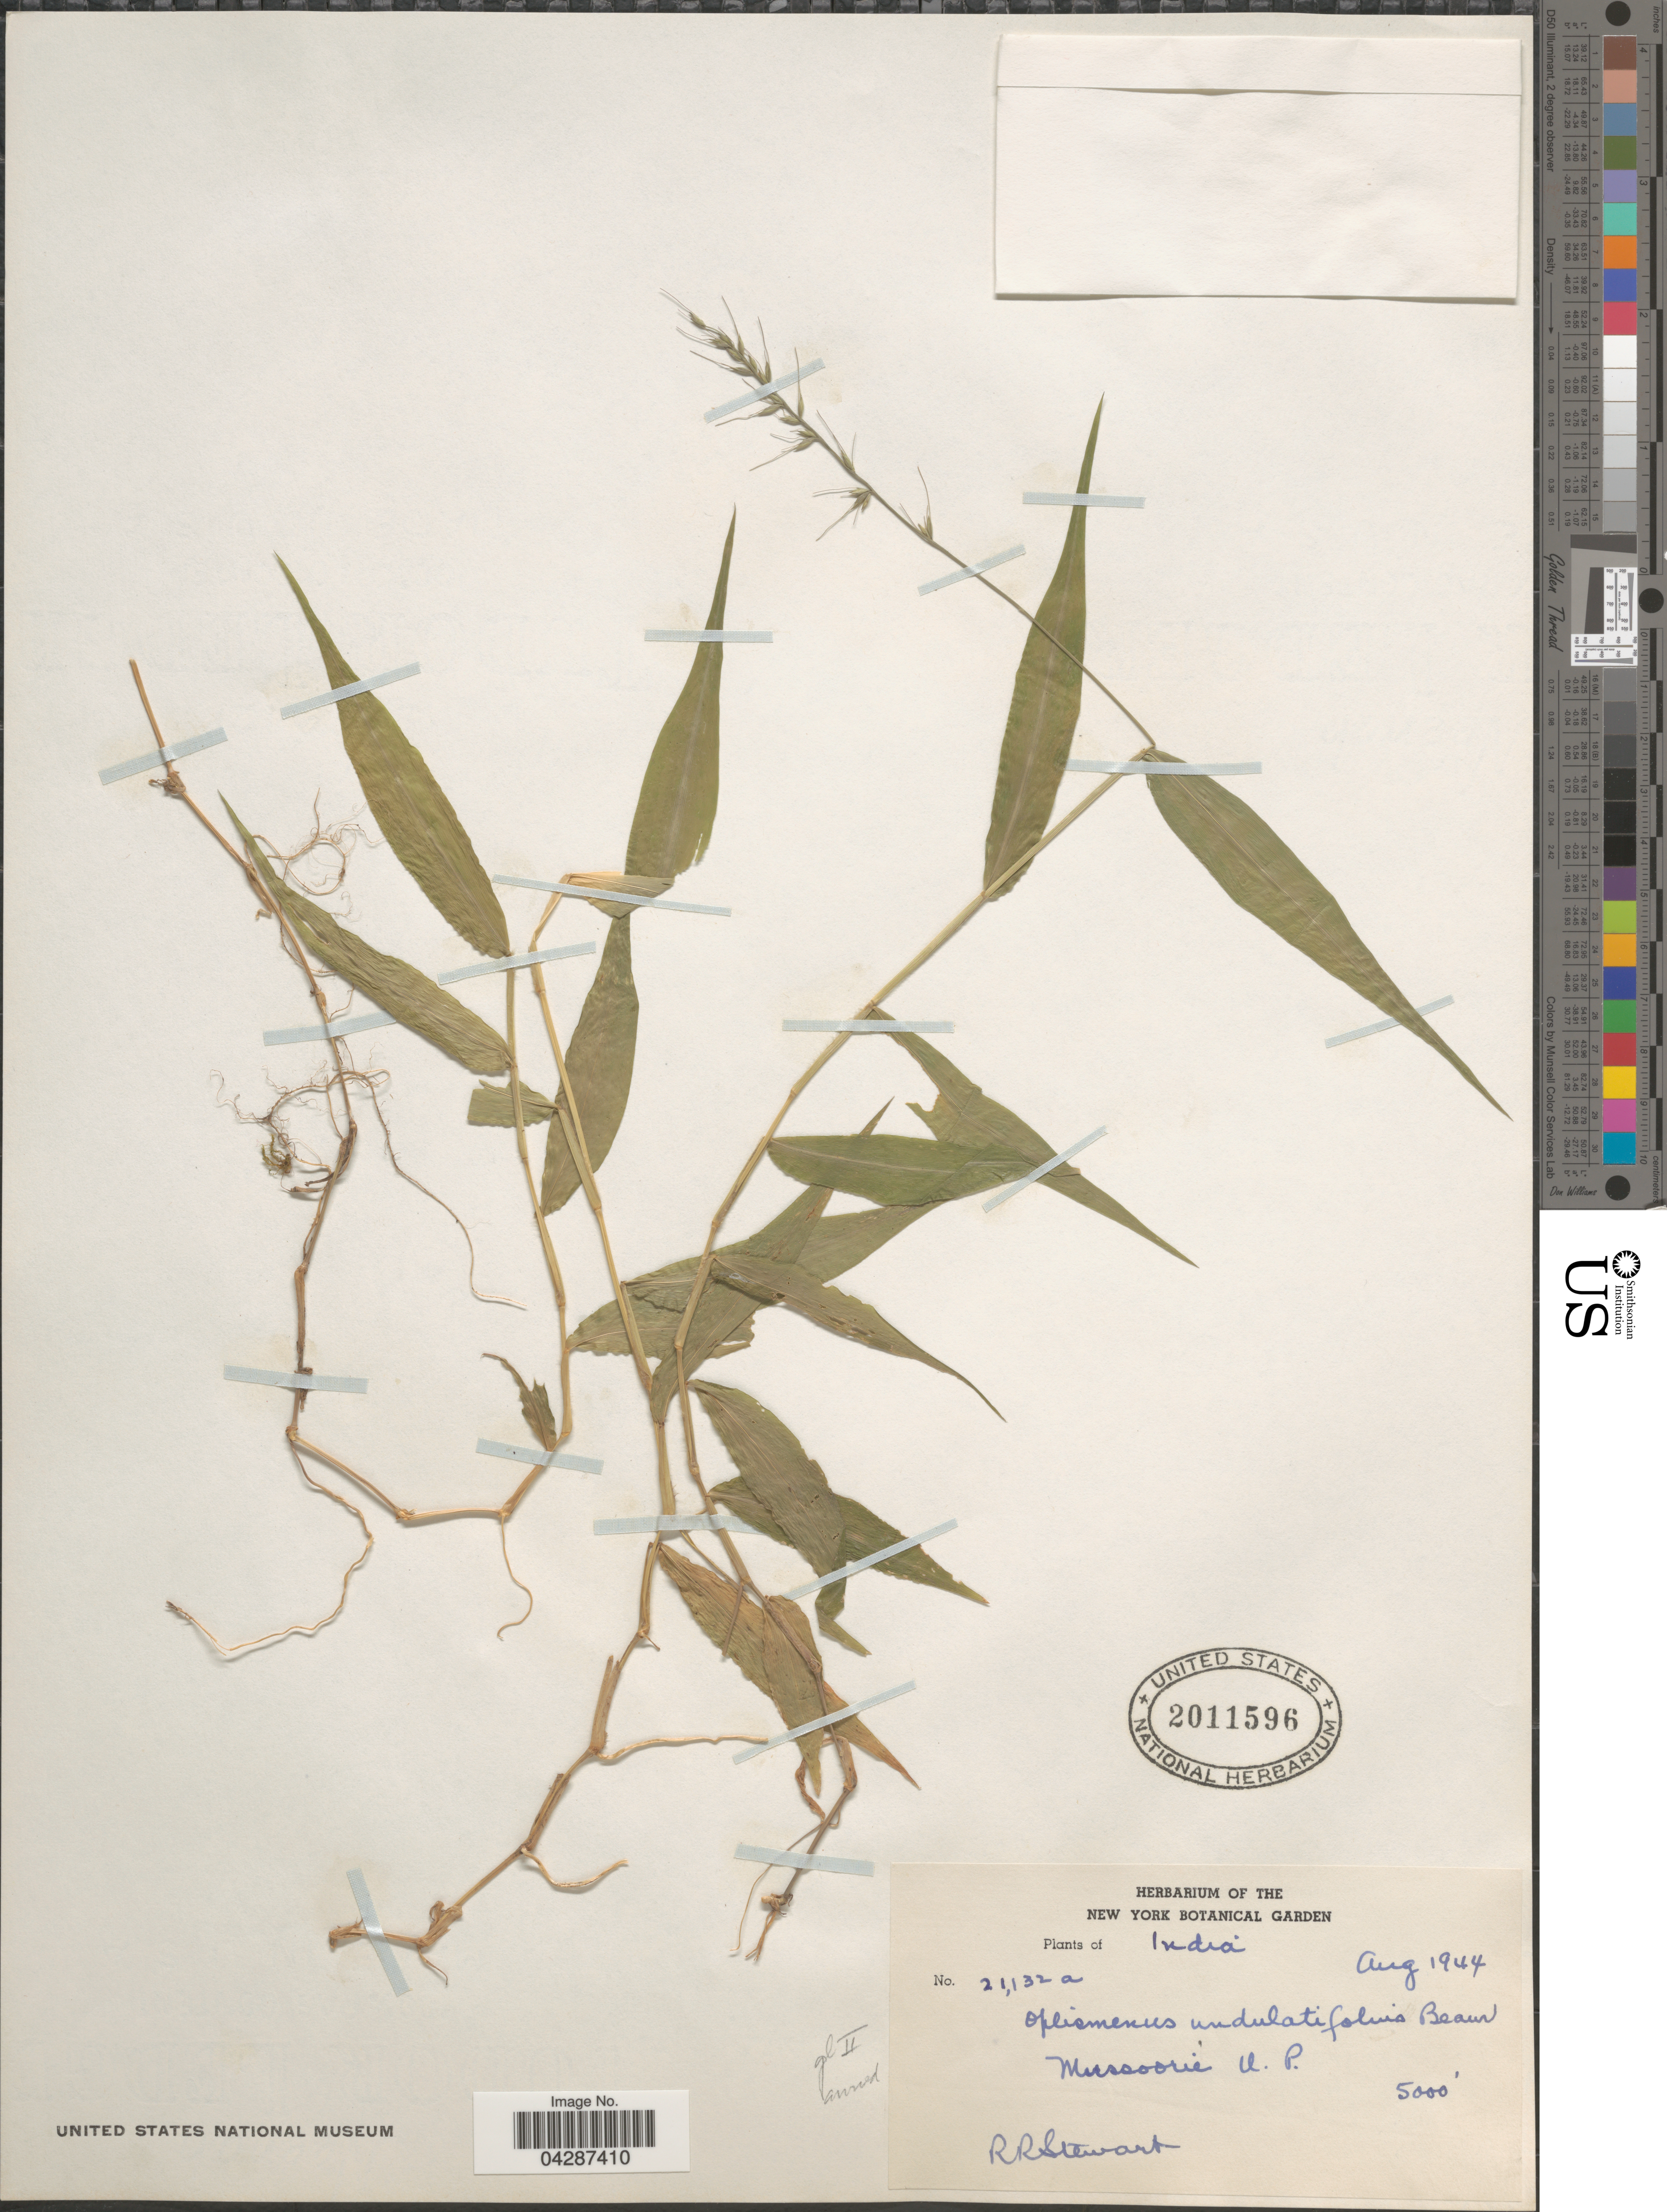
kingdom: Plantae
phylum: Tracheophyta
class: Liliopsida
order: Poales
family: Poaceae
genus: Oplismenus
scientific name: Oplismenus undulatifolius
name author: (Ard.) P. Beauv.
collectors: R. Stewart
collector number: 21,132a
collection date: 1944-08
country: India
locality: Mussoorie U.P.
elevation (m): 1524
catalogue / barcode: US 2011596